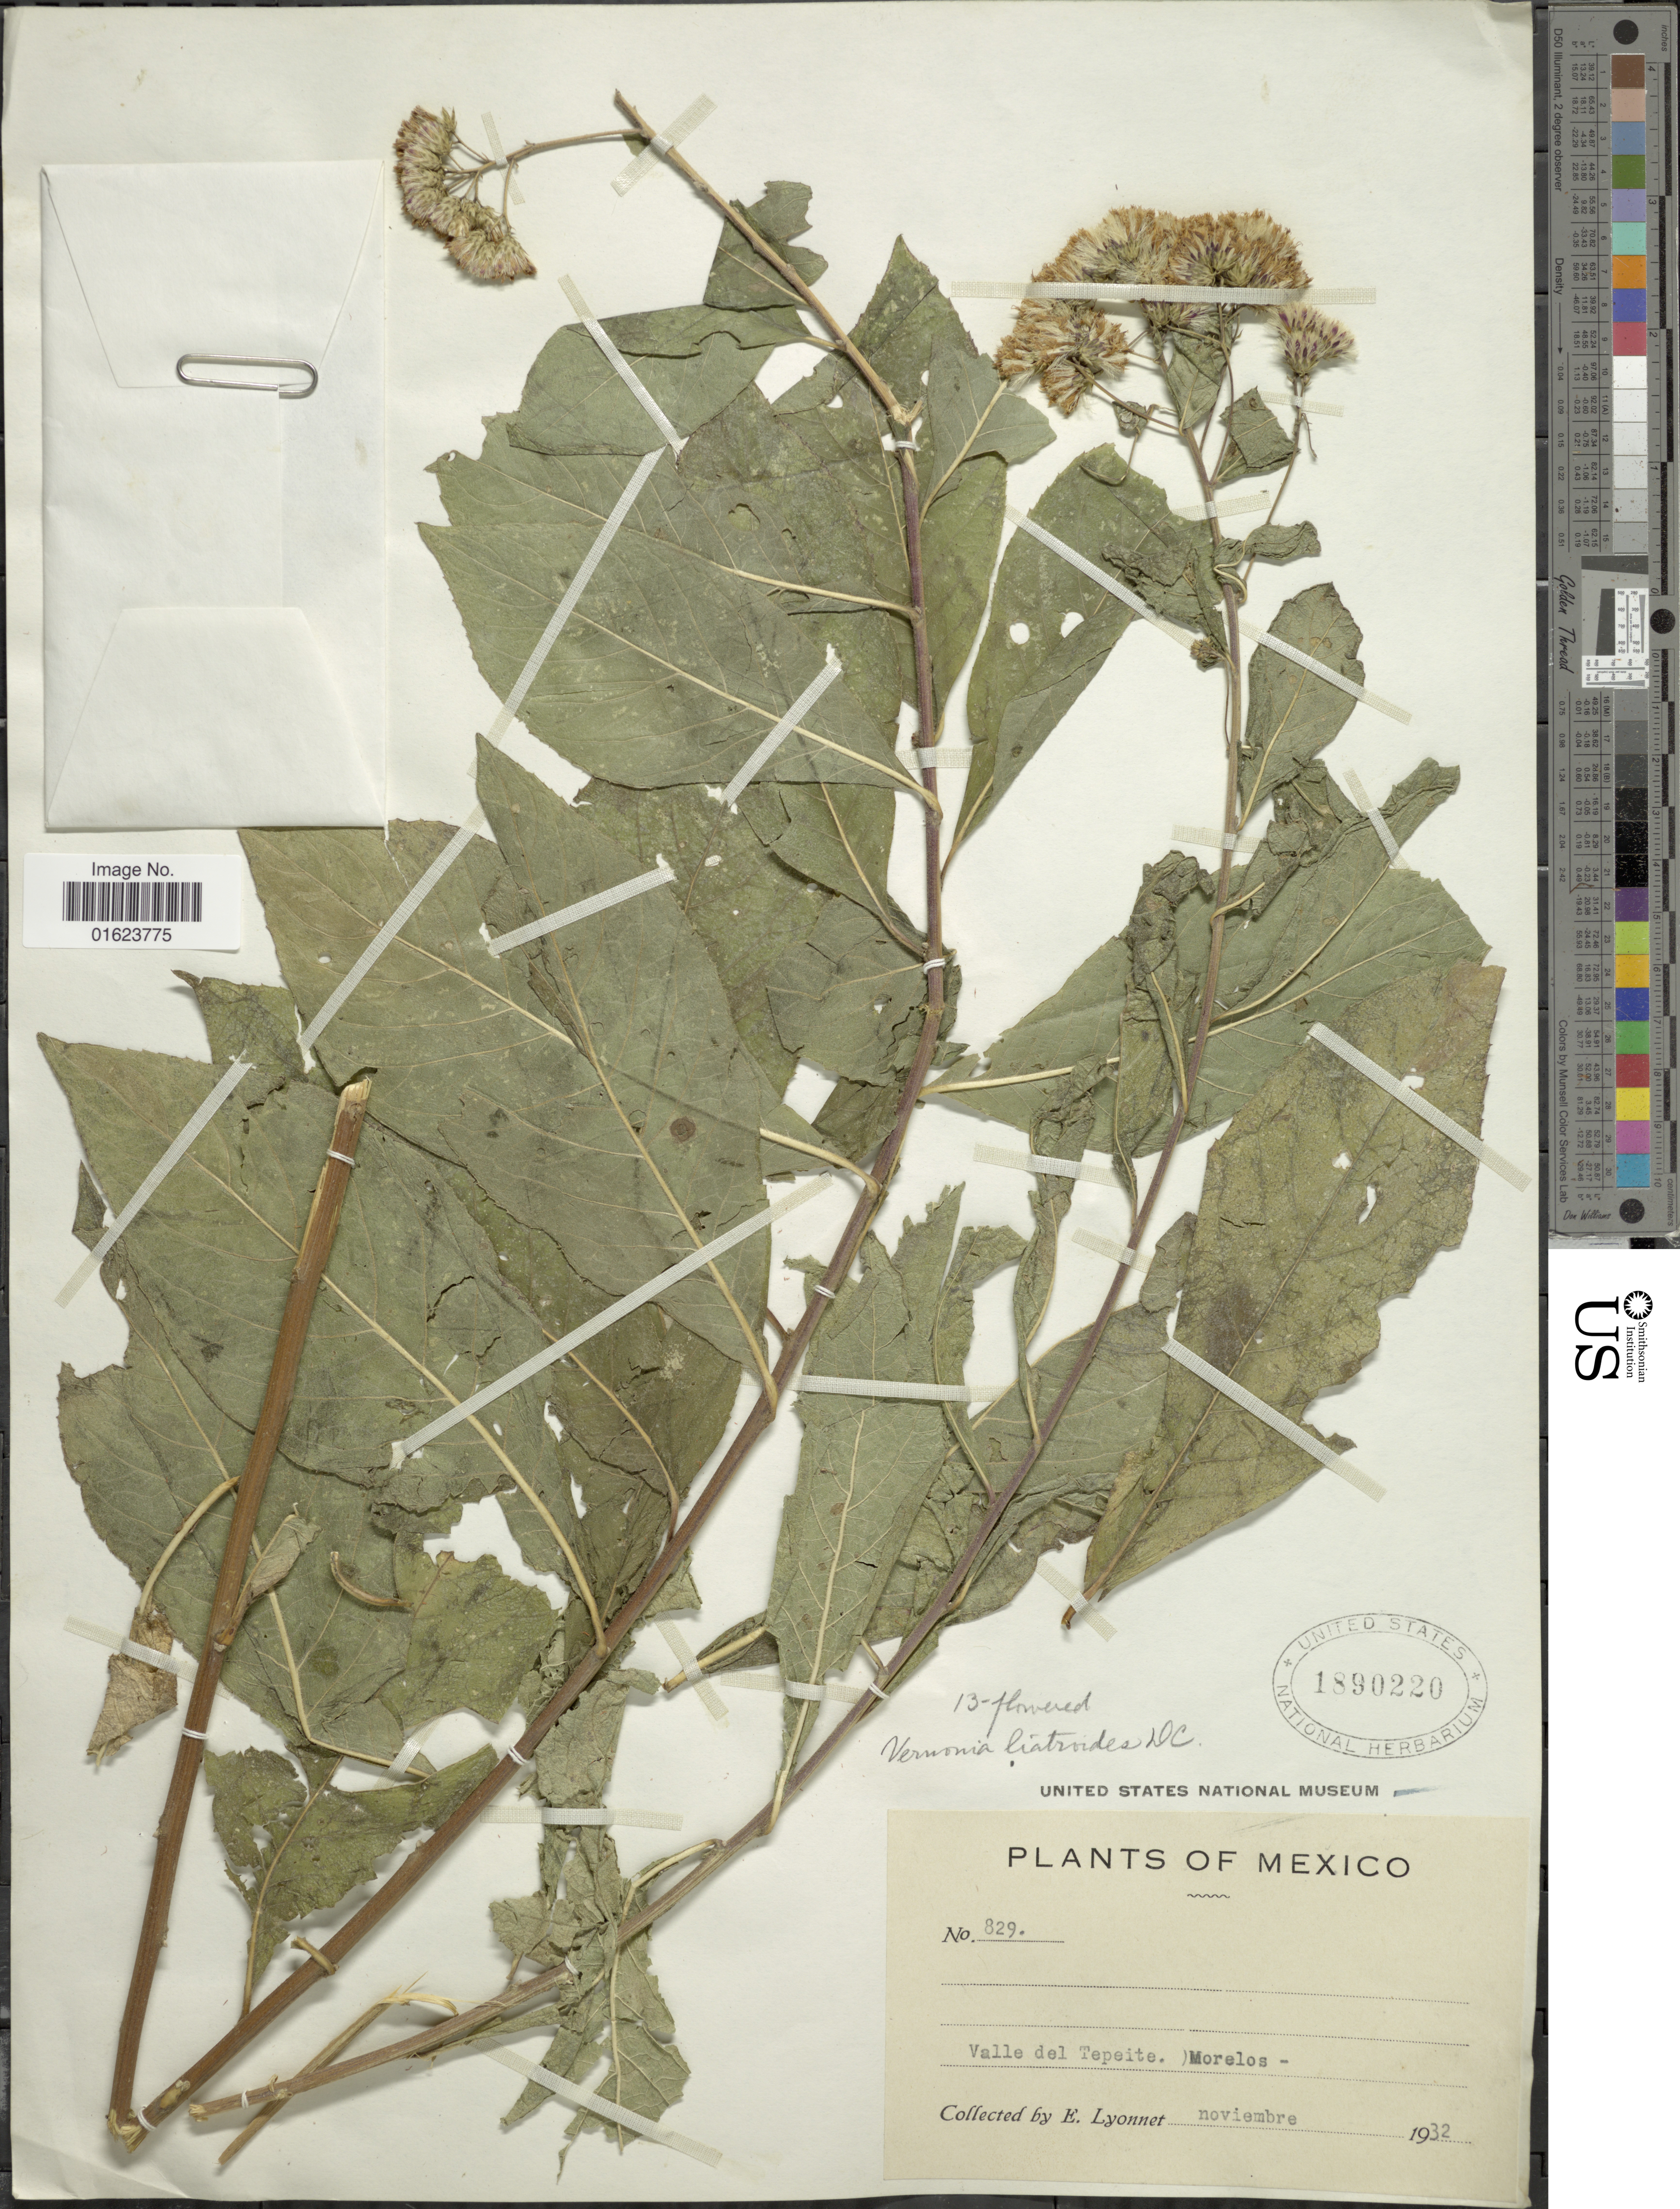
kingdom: Plantae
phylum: Tracheophyta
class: Magnoliopsida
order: Asterales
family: Asteraceae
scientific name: Vickianthus liatroides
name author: (DC.) H. Rob.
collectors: E. Lyonnet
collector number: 829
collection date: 1932-11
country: Mexico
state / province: Morelos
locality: Valle del Tepeite. ) Morelos.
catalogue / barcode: US 1890220